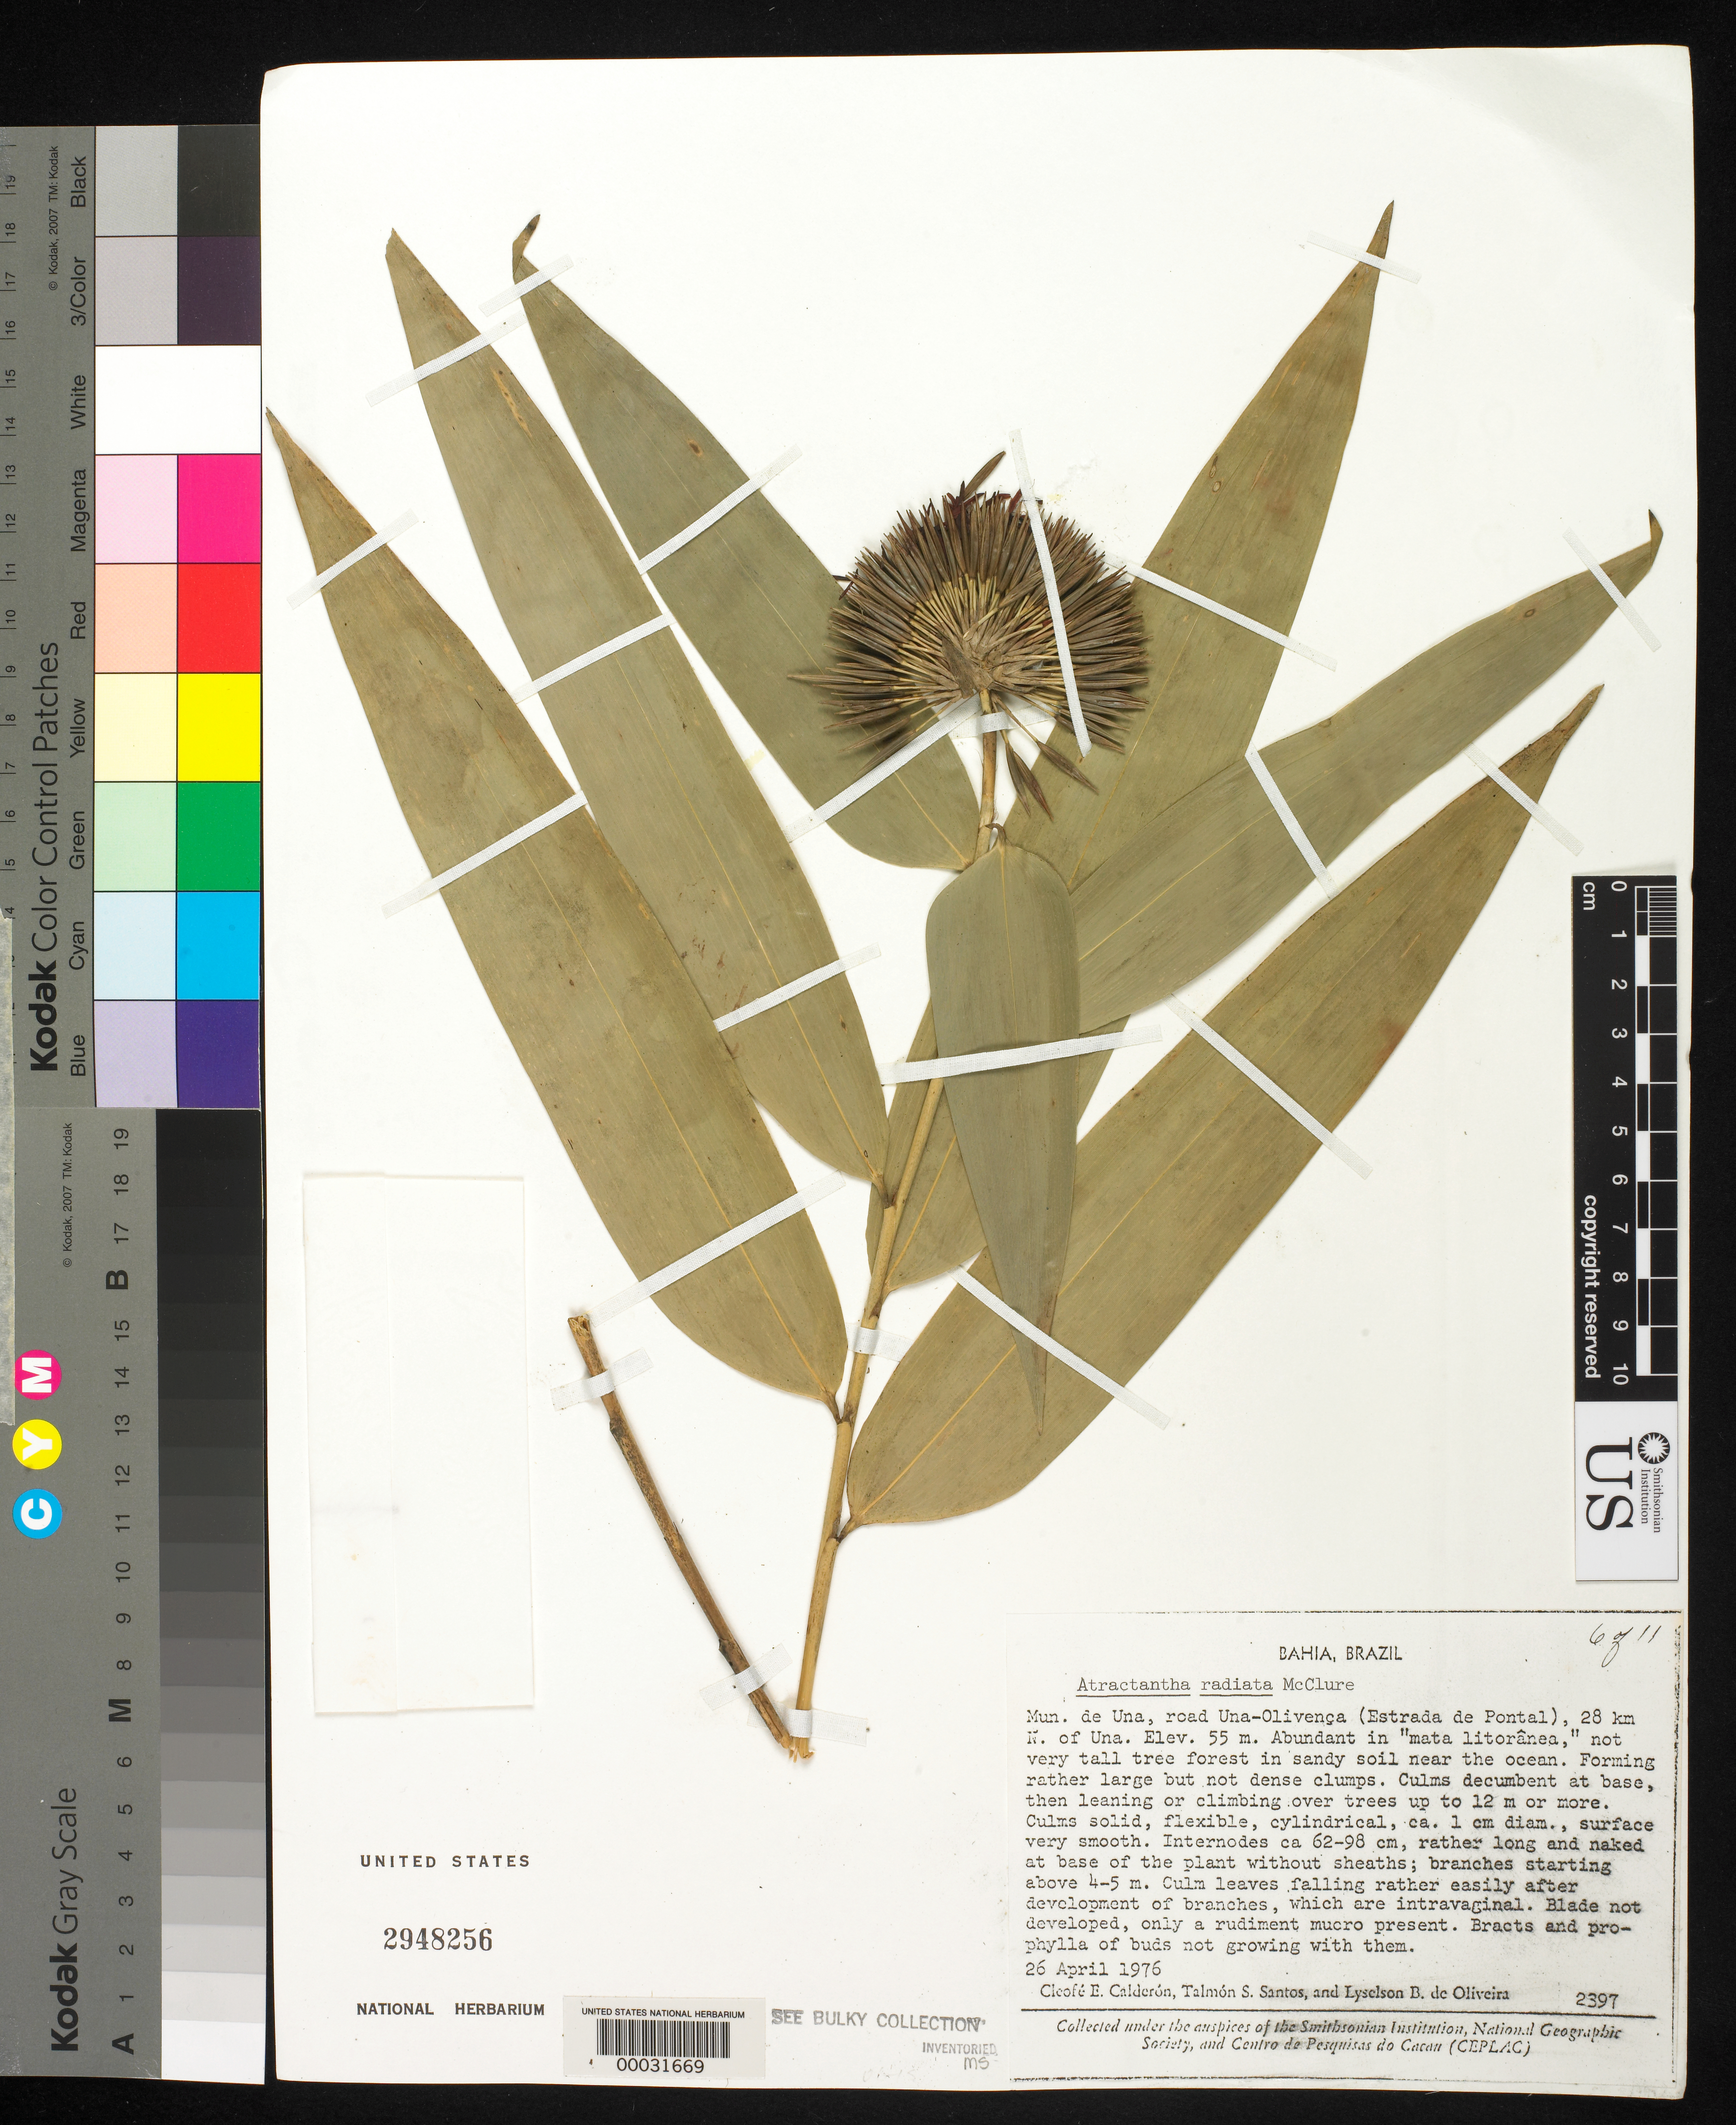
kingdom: Plantae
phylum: Tracheophyta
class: Liliopsida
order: Poales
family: Poaceae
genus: Atractantha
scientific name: Atractantha radiata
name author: McClure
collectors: C. E. Calderón & R. S. Pinheiro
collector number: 2397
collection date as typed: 26 Apr 1976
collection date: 1976-04-26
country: Brazil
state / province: Bahia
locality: Una, oliveca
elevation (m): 55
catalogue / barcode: US 2948256